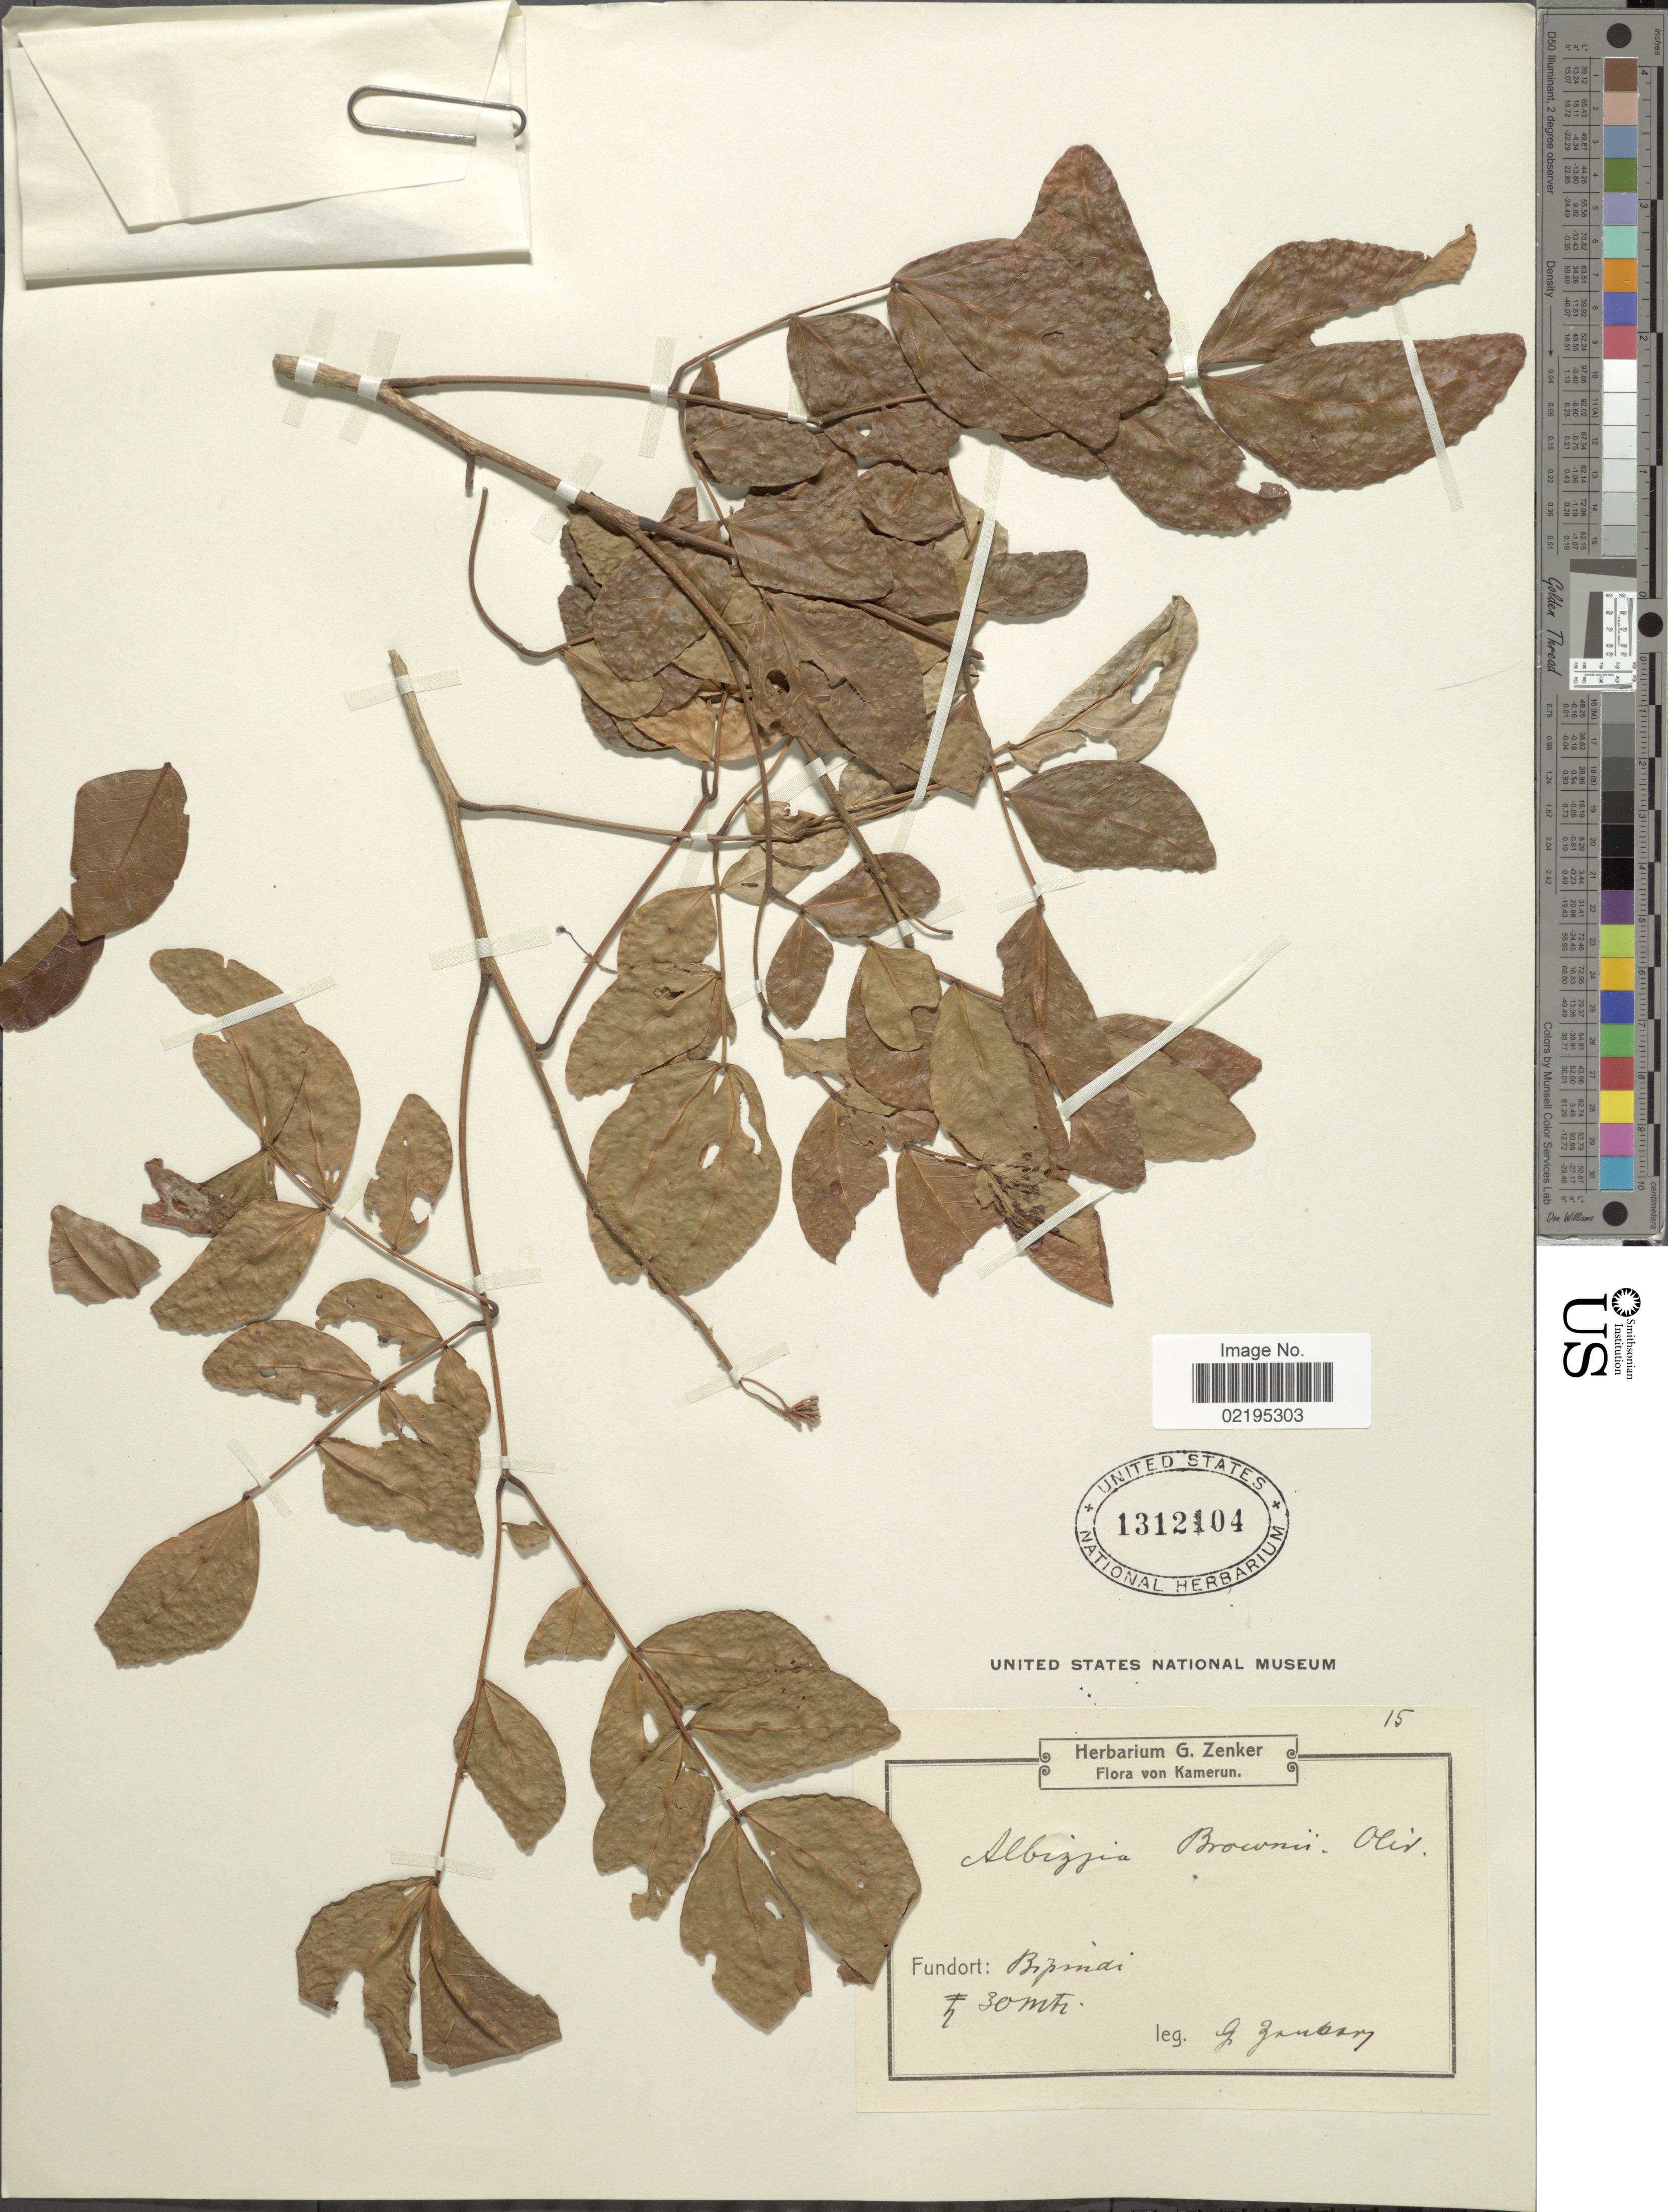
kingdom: Plantae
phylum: Tracheophyta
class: Magnoliopsida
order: Fabales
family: Fabaceae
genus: Albizia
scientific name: Albizia brownei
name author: (Walp.) Oliv.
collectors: G. A. Zenker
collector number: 15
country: Cameroon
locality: Kamerun, Fundort: Bipindi T [interpreted]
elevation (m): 30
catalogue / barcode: US 1312104